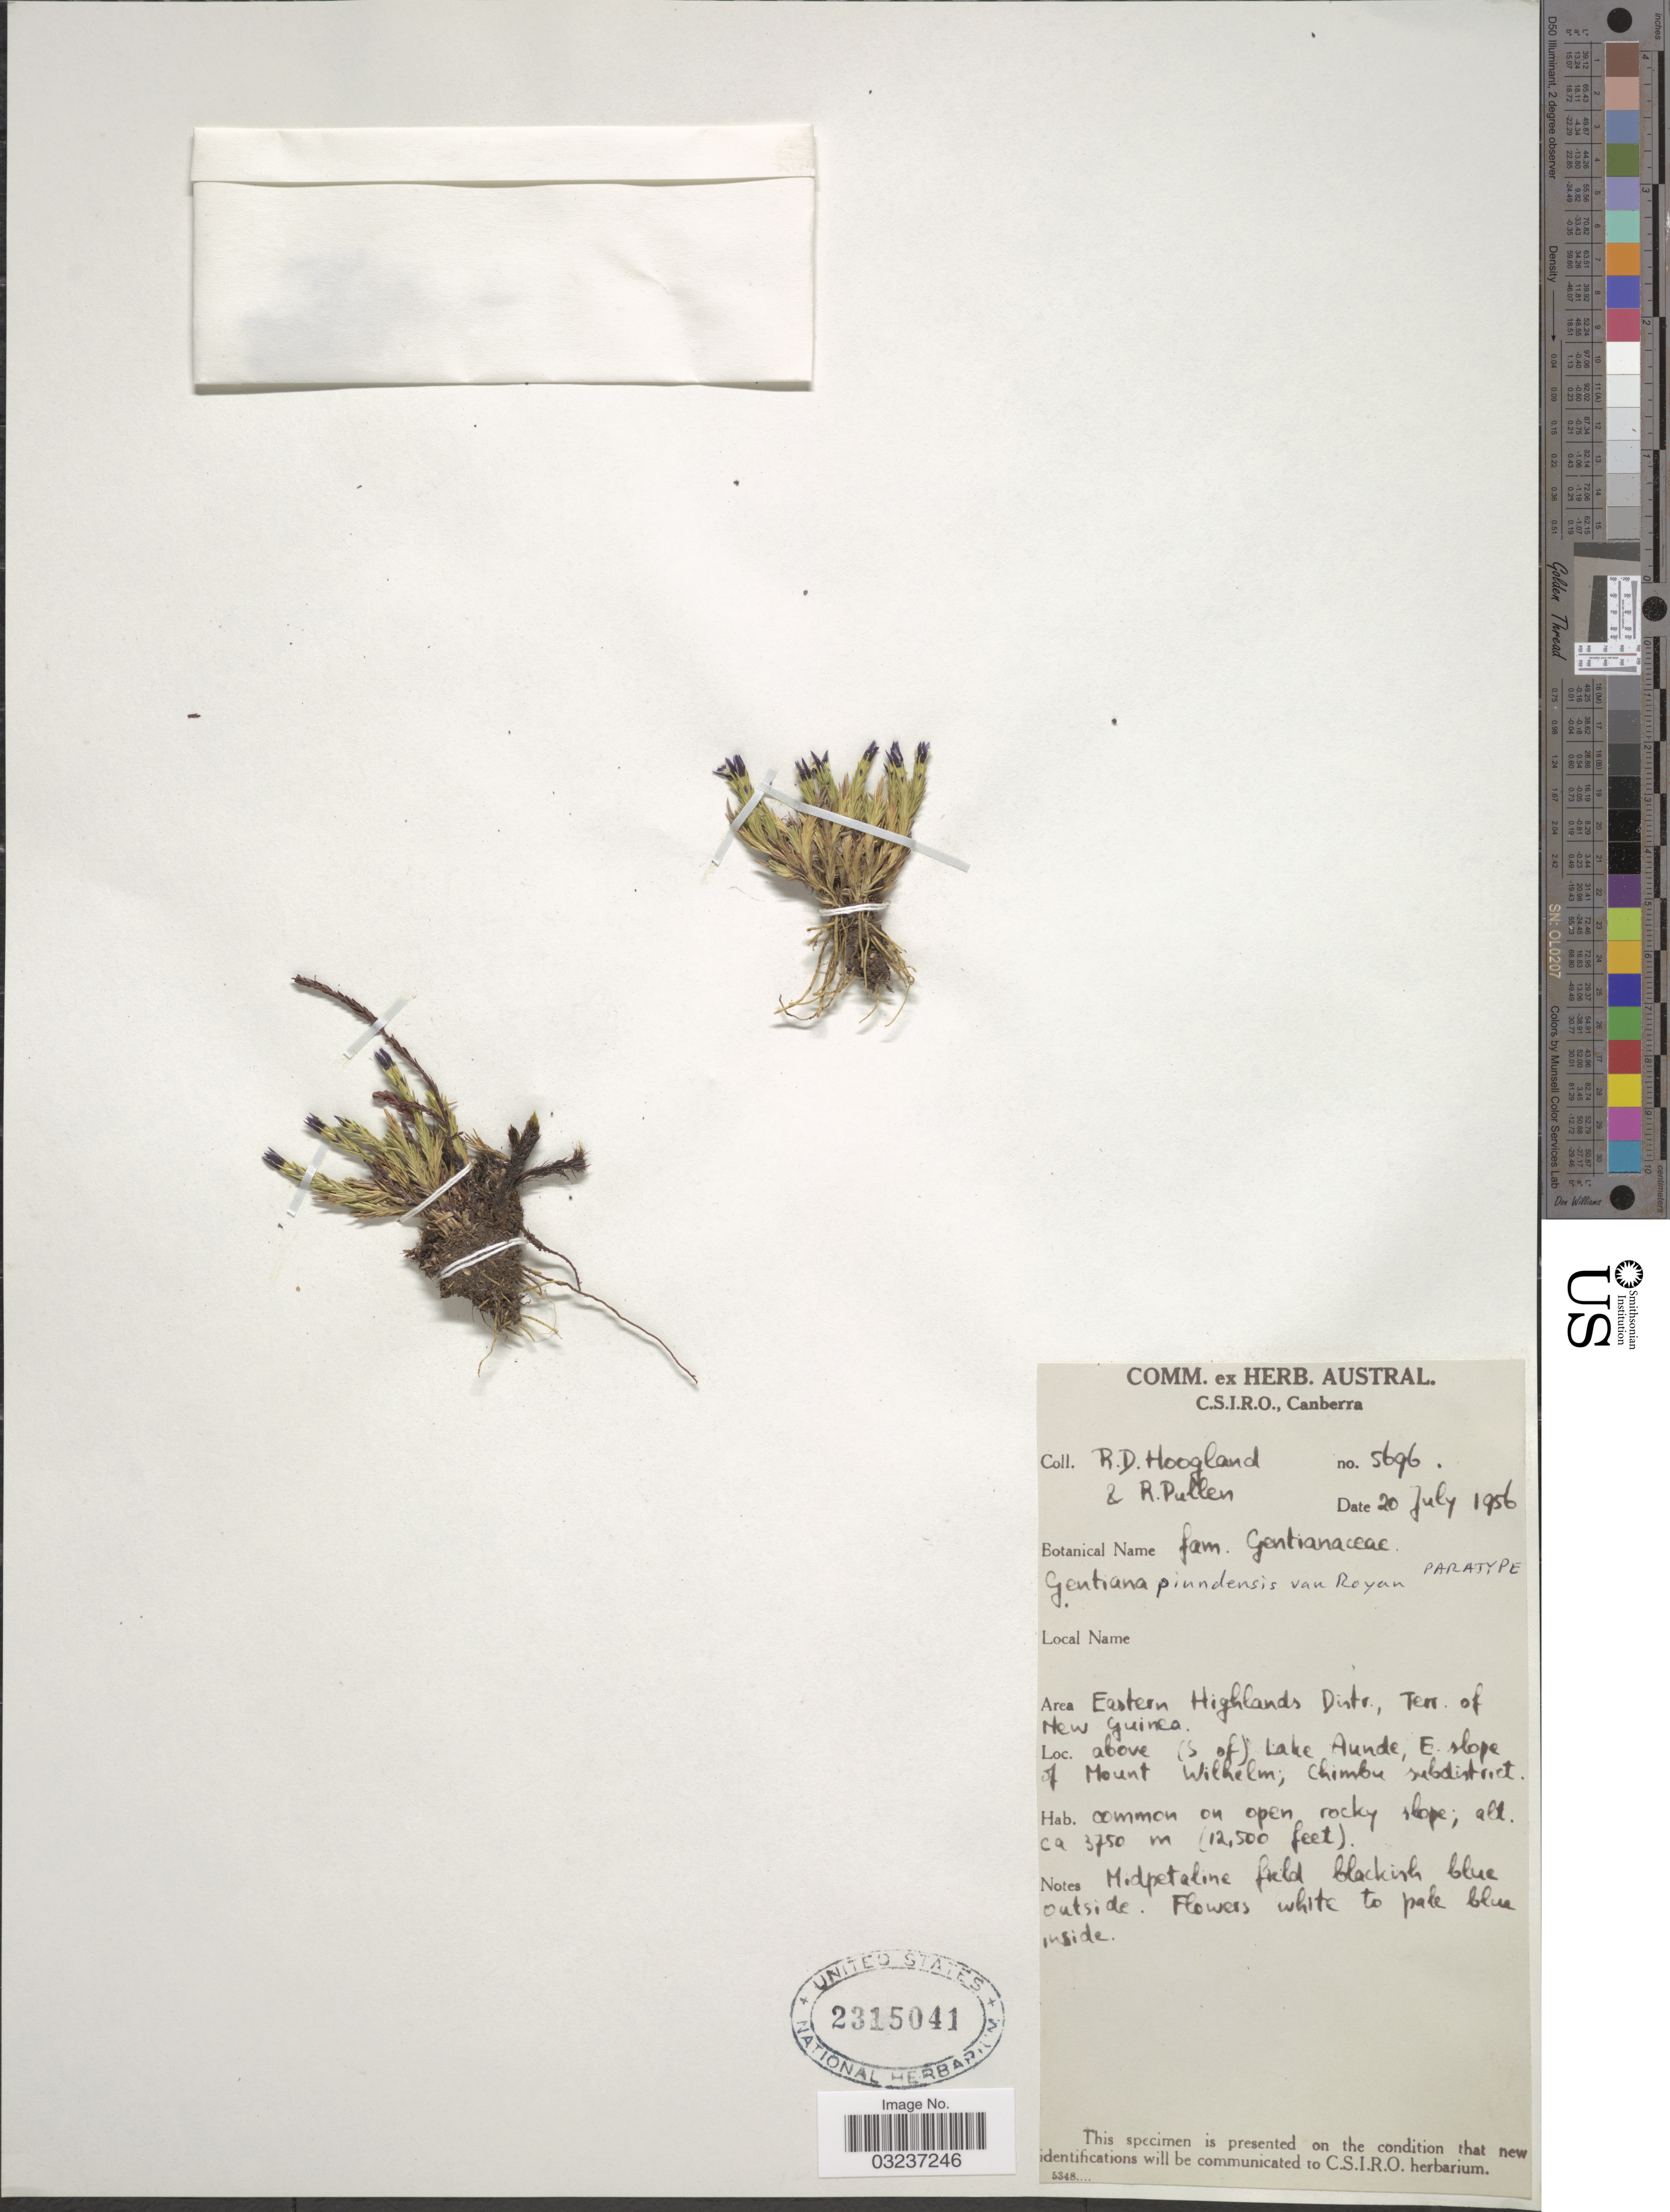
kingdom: Plantae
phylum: Tracheophyta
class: Magnoliopsida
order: Gentianales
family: Gentianaceae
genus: Gentiana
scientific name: Gentiana piundensis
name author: P. Royen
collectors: R. D. Hoogland & R. Pullen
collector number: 5696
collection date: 1956-07-20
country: Papua New Guinea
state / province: Chimbu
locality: Area Eastern Highlands Distr., Terr. of New Guinea. Above (S. of) Lake Aunde, E. slope of Mount Wilhelm; Chimbu subdistrict.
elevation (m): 3750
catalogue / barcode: US 2315041